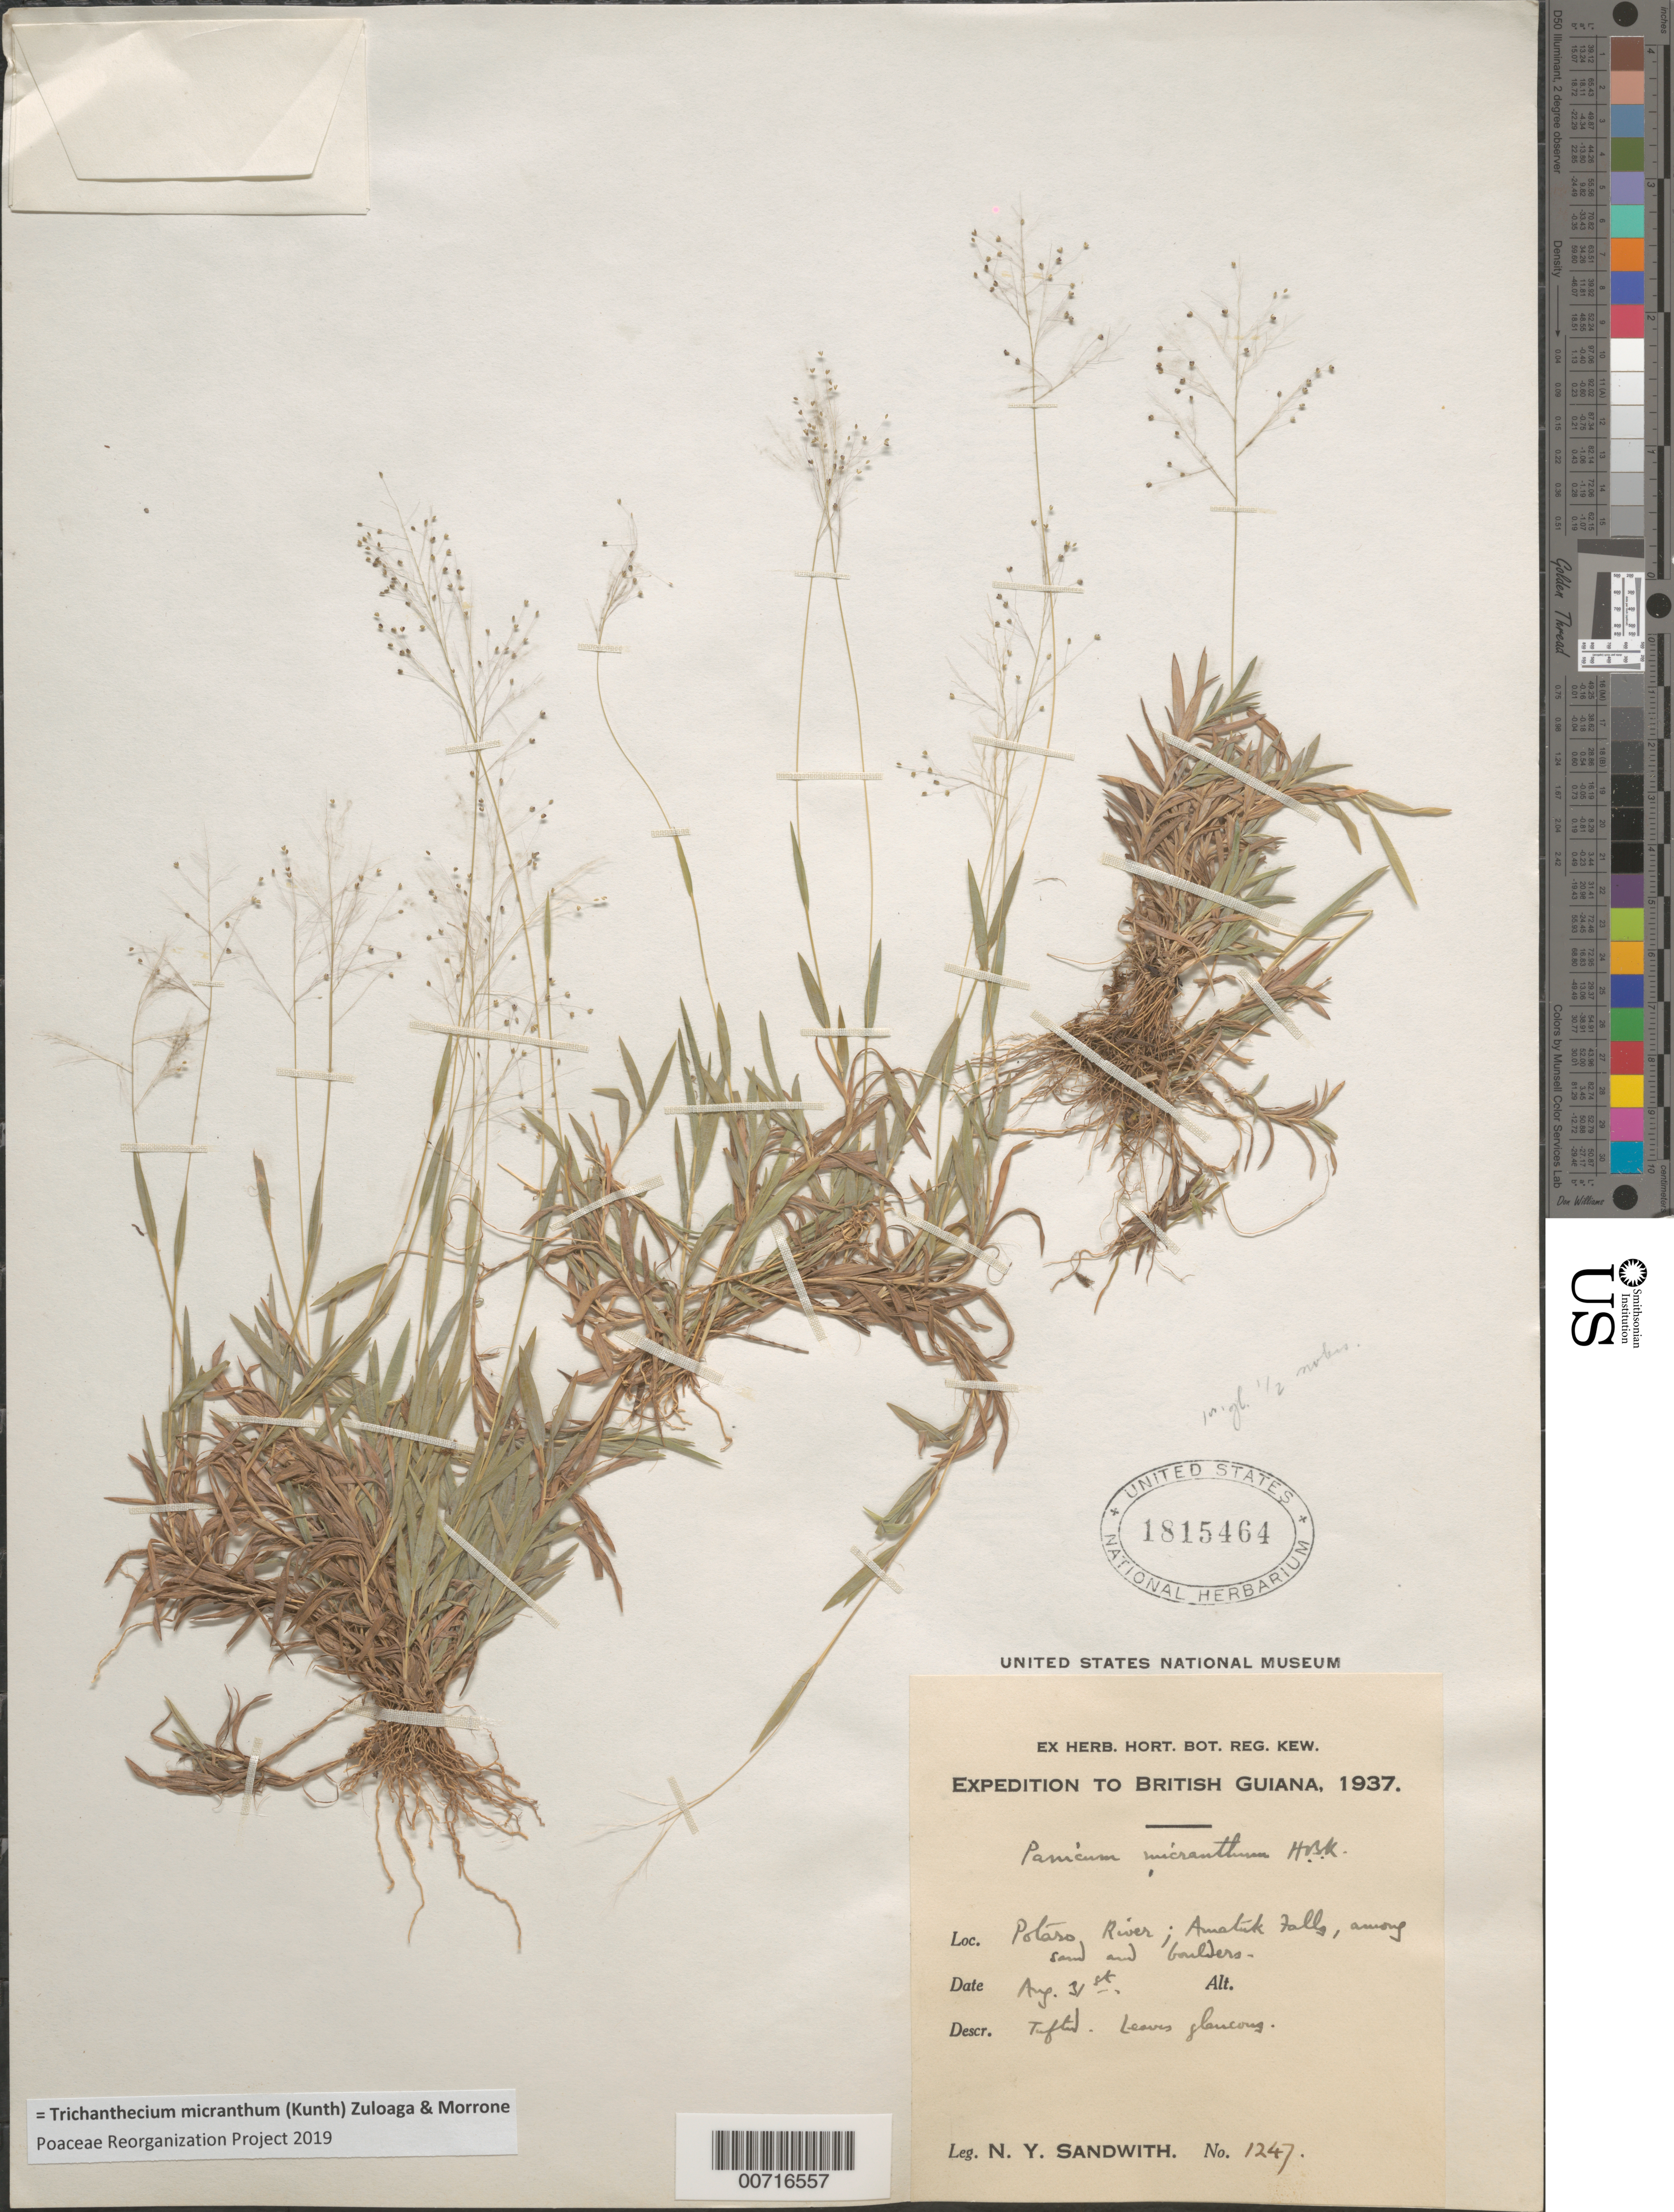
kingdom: Plantae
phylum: Tracheophyta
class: Liliopsida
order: Poales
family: Poaceae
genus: Trichanthecium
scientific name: Trichanthecium micranthum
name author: (Kunth) Zuloaga & Morrone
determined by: Poaceae Reorganization Project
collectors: N. Y. Sandwith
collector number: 1247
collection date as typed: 31-Aug-37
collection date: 1937-08-31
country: Guyana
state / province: Potaro-Siparuni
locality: Amatuk, Potaro River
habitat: Among sand and boulders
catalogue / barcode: US 1815464